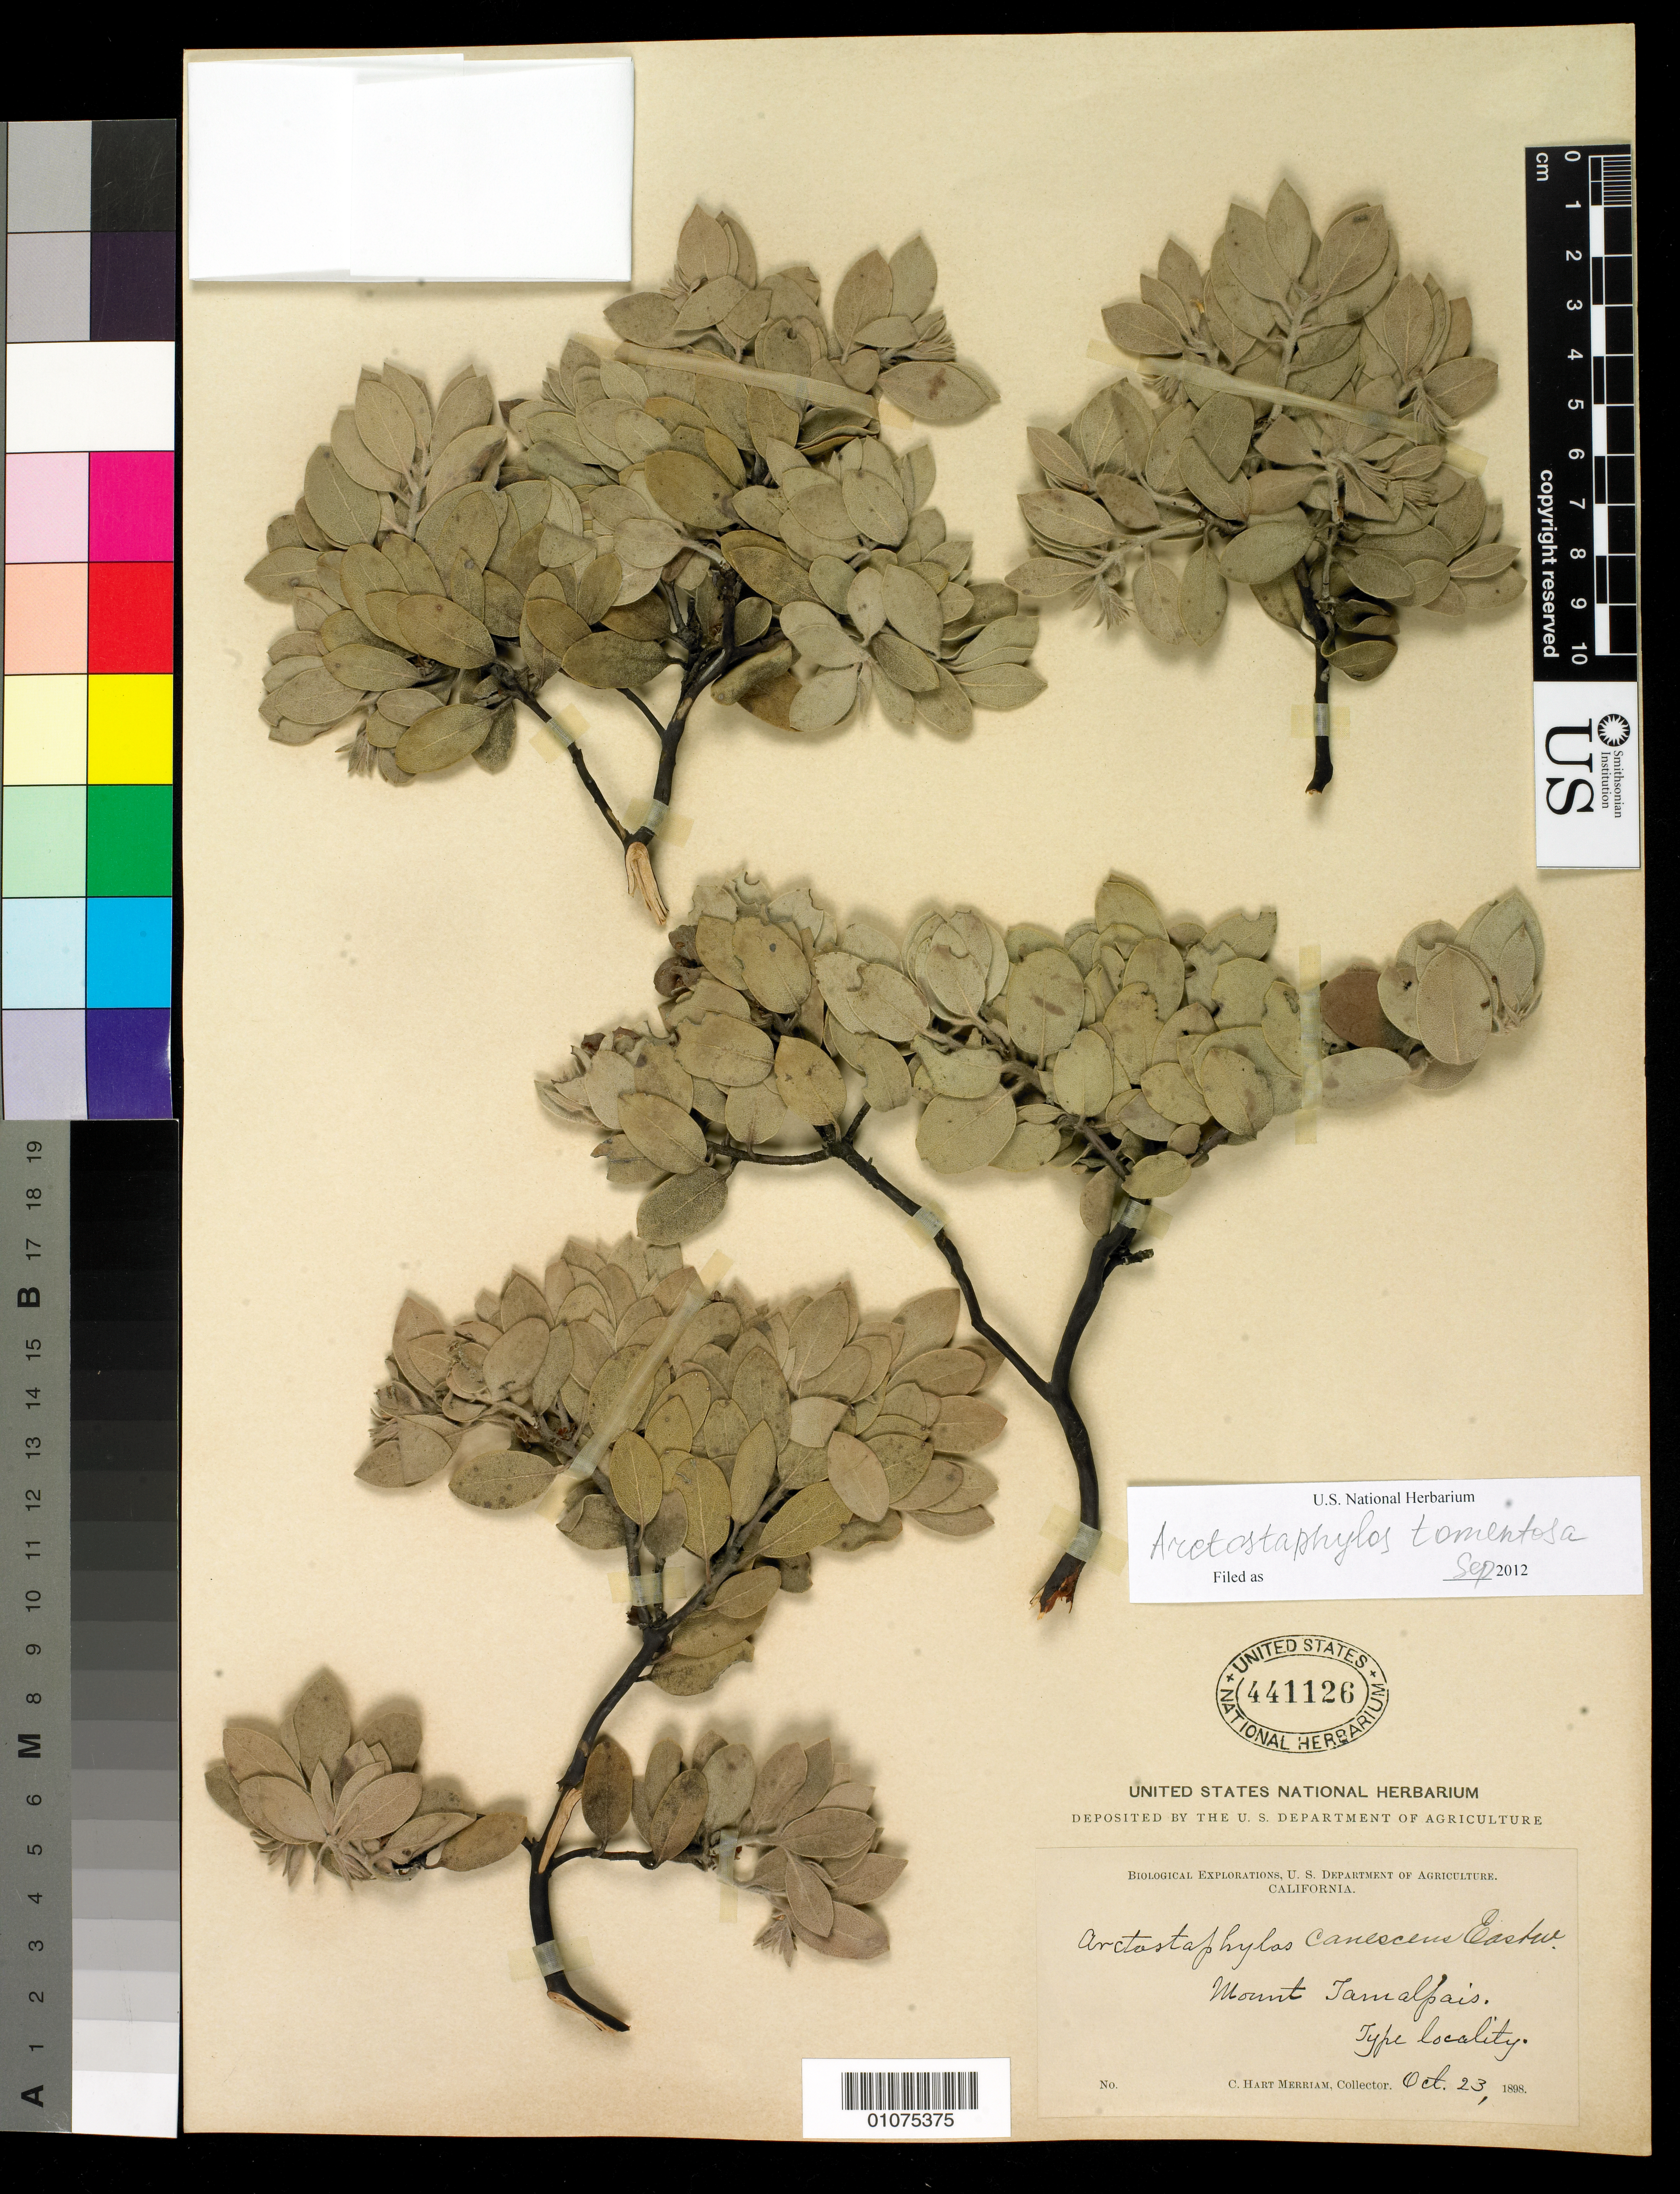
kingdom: Plantae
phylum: Tracheophyta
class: Magnoliopsida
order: Ericales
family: Ericaceae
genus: Arctostaphylos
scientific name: Arctostaphylos tomentosa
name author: (Pursh) Lindl.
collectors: C. Merriam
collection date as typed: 23 Oct 1898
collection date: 1898-10-23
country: United States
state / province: California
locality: Mount Tamalpais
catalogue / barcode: US 441126